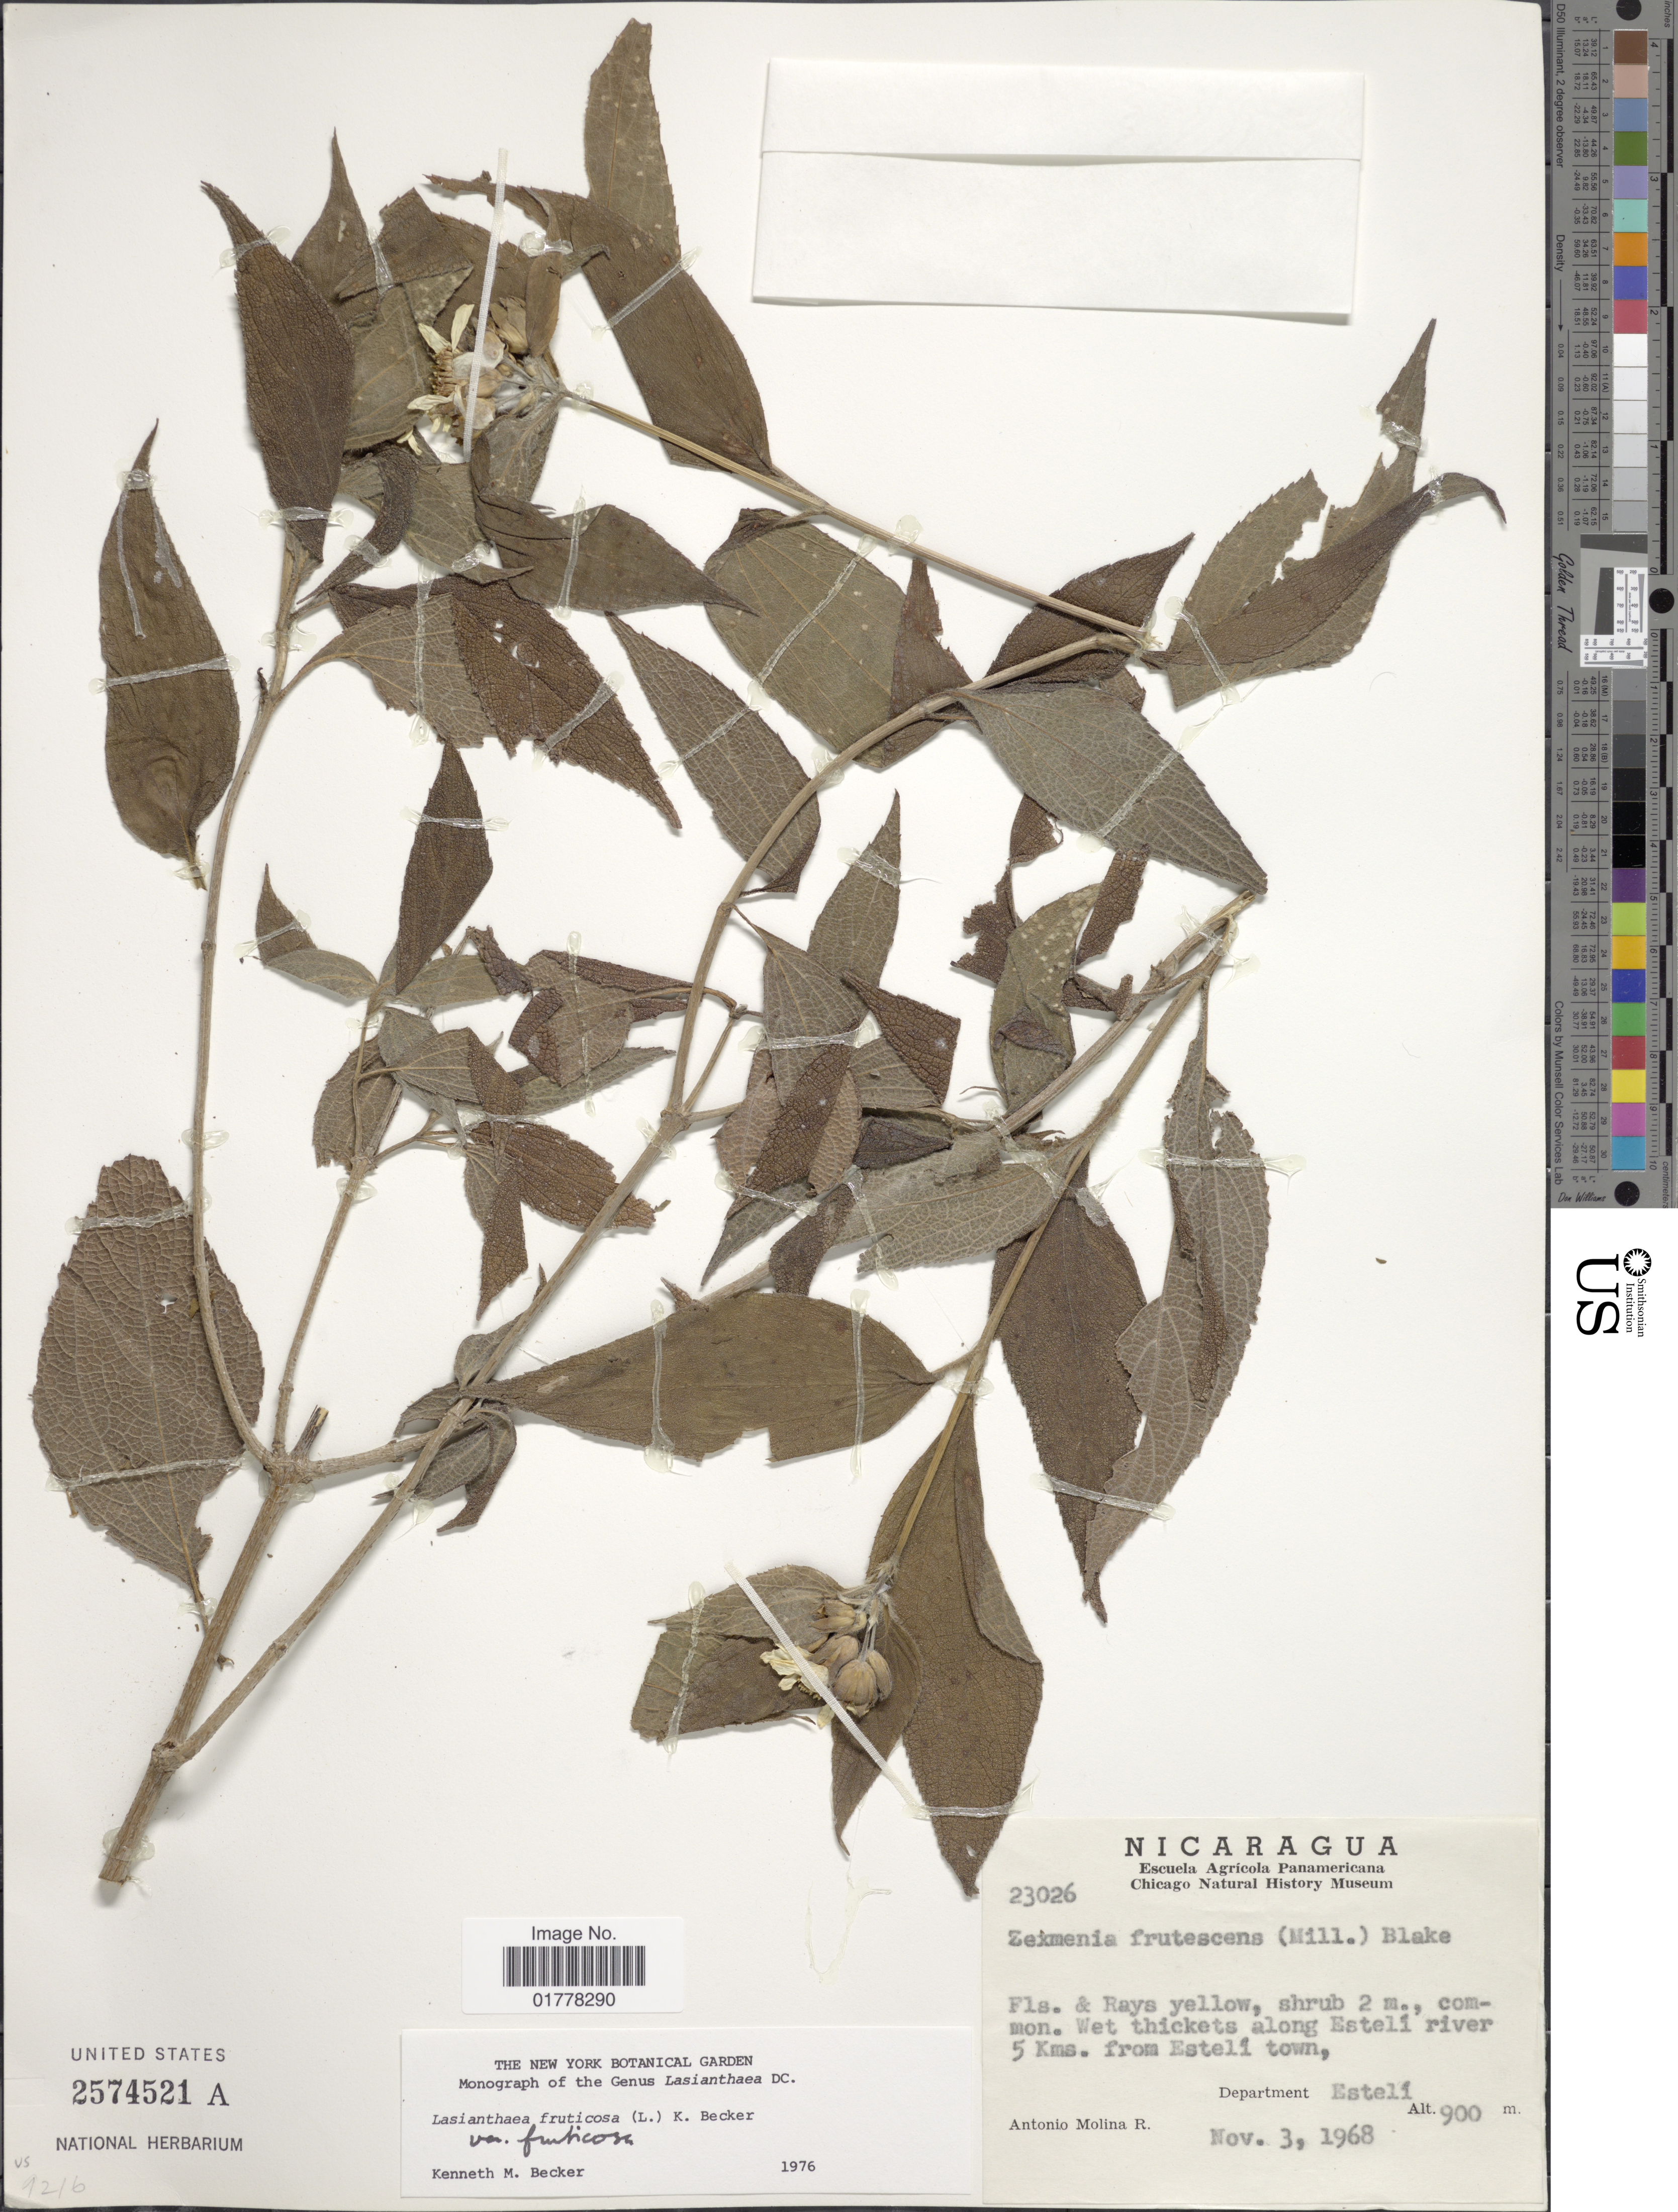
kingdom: Plantae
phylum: Tracheophyta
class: Magnoliopsida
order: Asterales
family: Asteraceae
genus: Lasianthaea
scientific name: Lasianthaea fruticosa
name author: (L.) K.M. Becker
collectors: A. Molina R.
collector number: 23026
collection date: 1968-11-03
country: Nicaragua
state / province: Esteli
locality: Wet thickets along Estelí river 5 Kms. from Estelí town, Department Estelí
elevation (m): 900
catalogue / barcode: US 2574521A